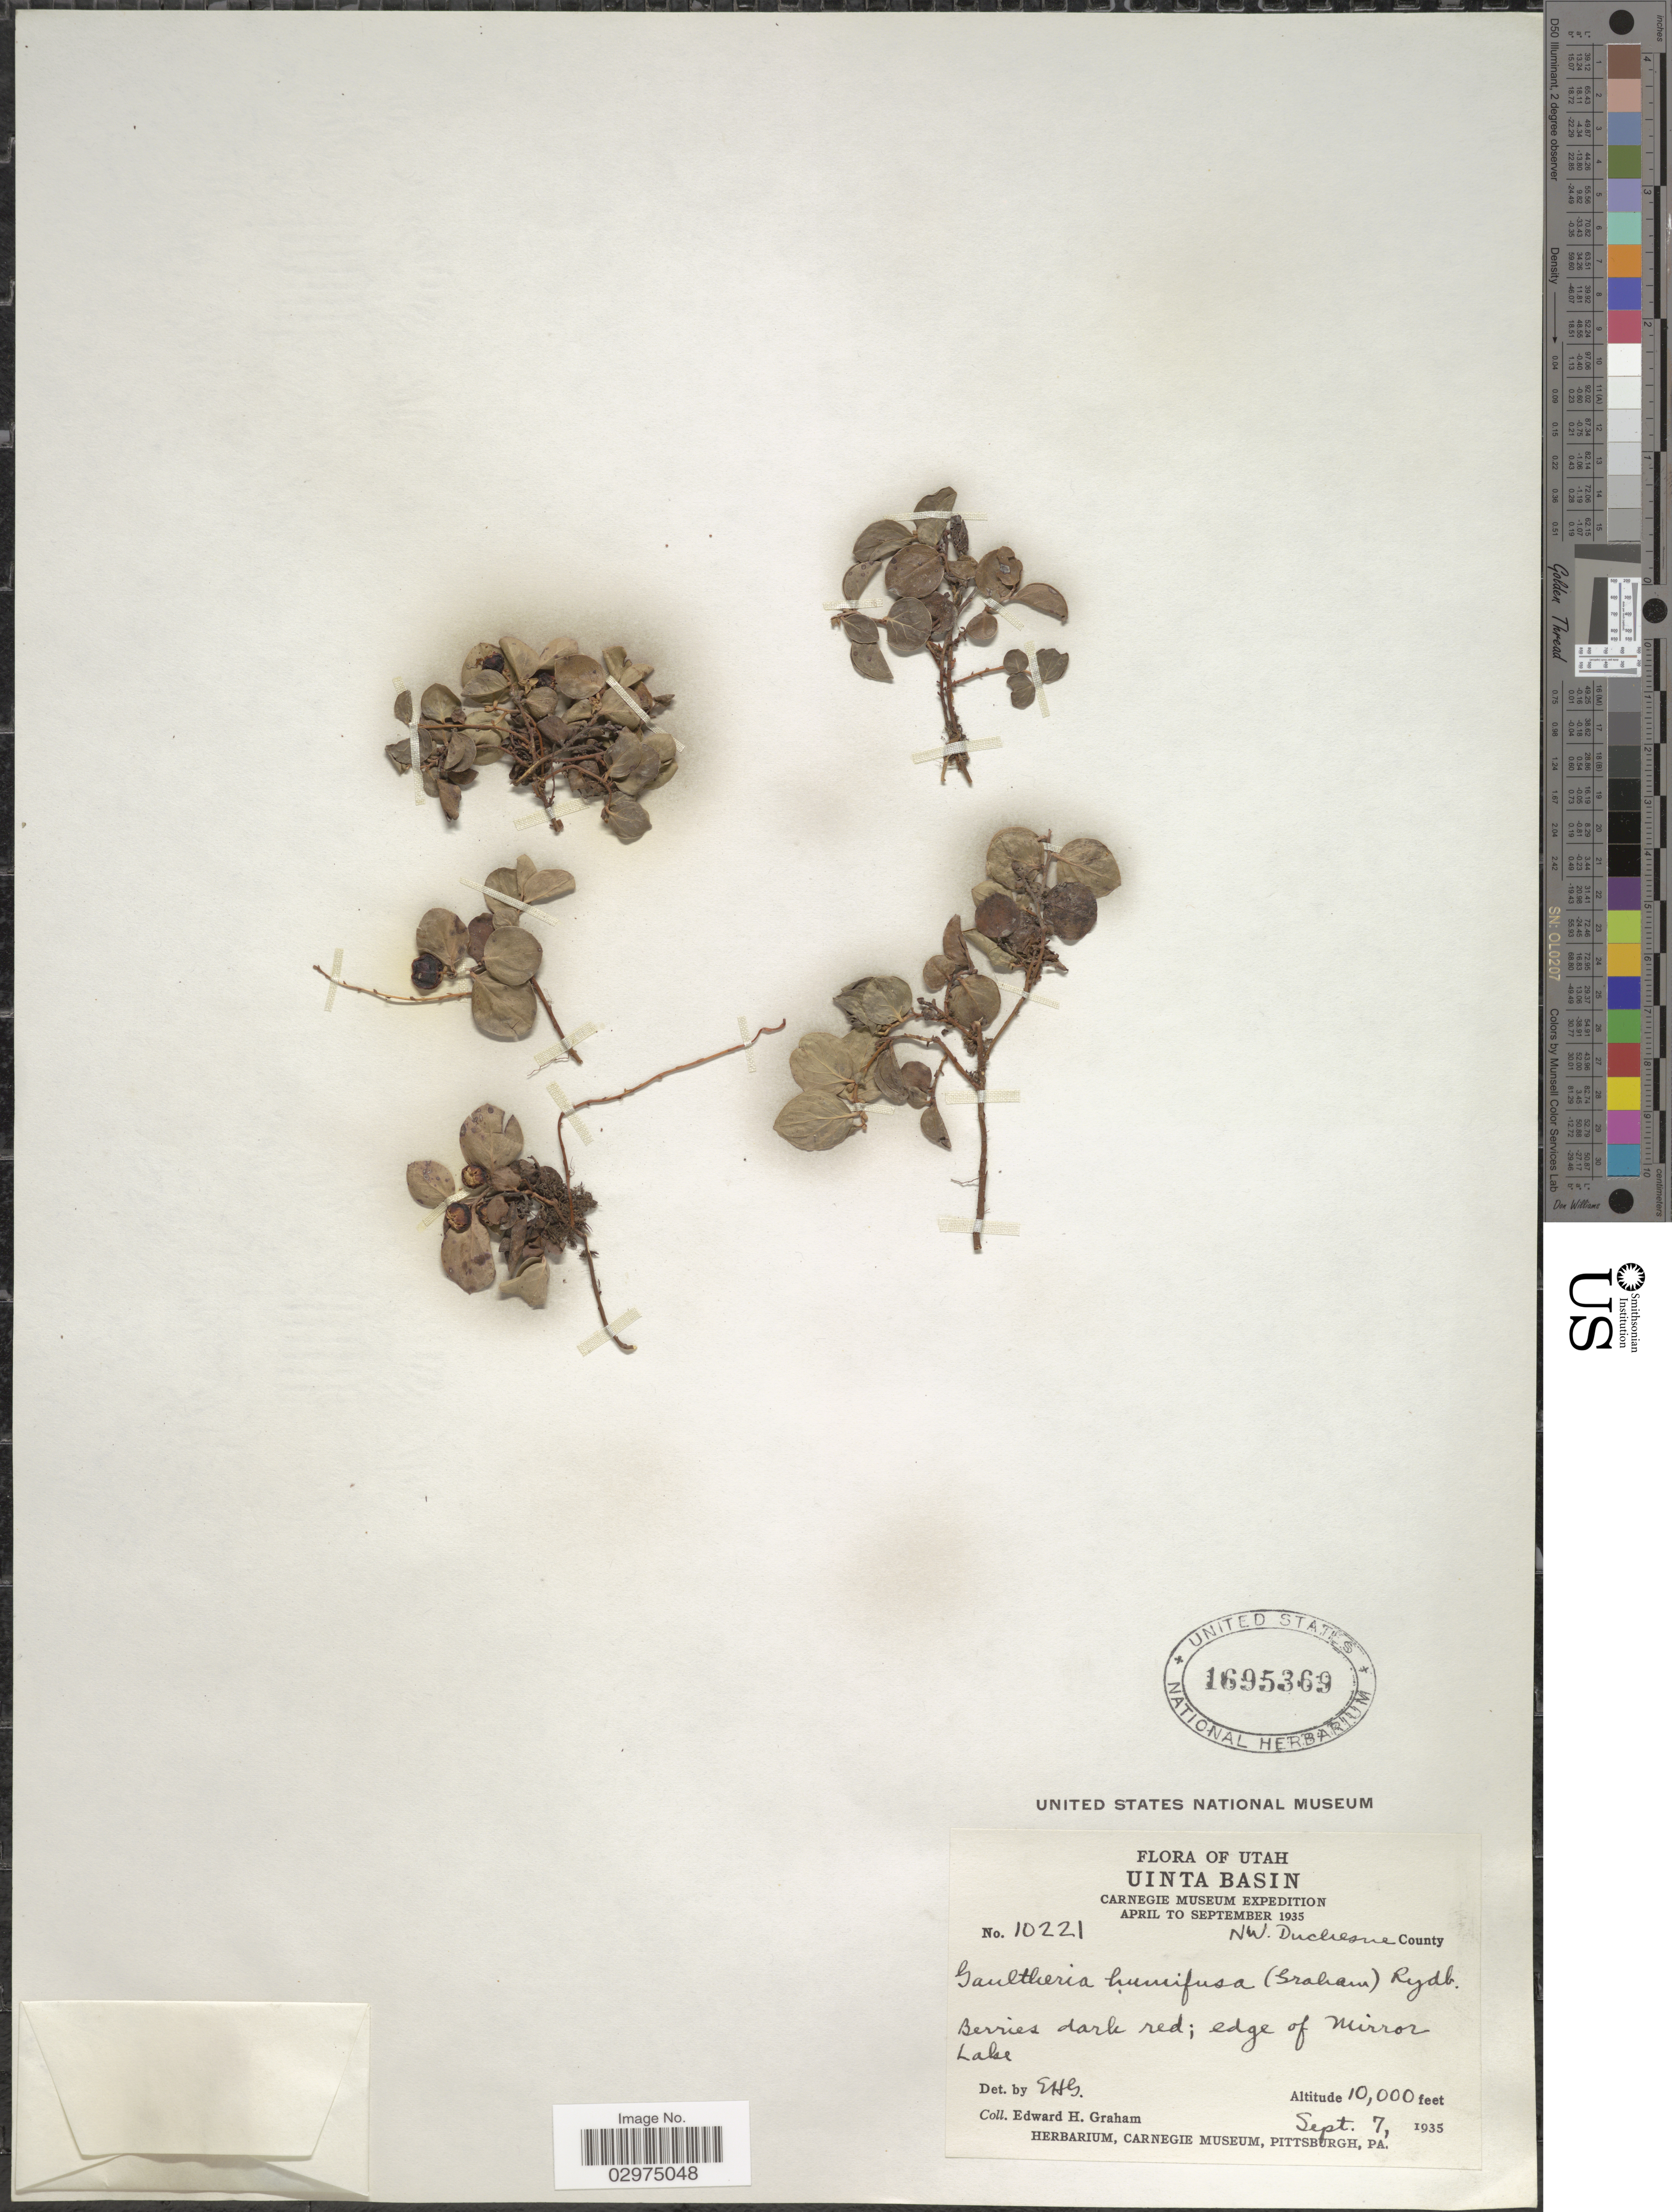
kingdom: Plantae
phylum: Tracheophyta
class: Magnoliopsida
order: Ericales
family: Ericaceae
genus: Gaultheria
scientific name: Gaultheria humifusa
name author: (Graham) Rydb.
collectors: E. H. Graham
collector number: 10221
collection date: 1935-09-07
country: United States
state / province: Utah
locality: Uinta Basin. Edge of Mirror Lake.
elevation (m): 3048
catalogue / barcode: US 1695369